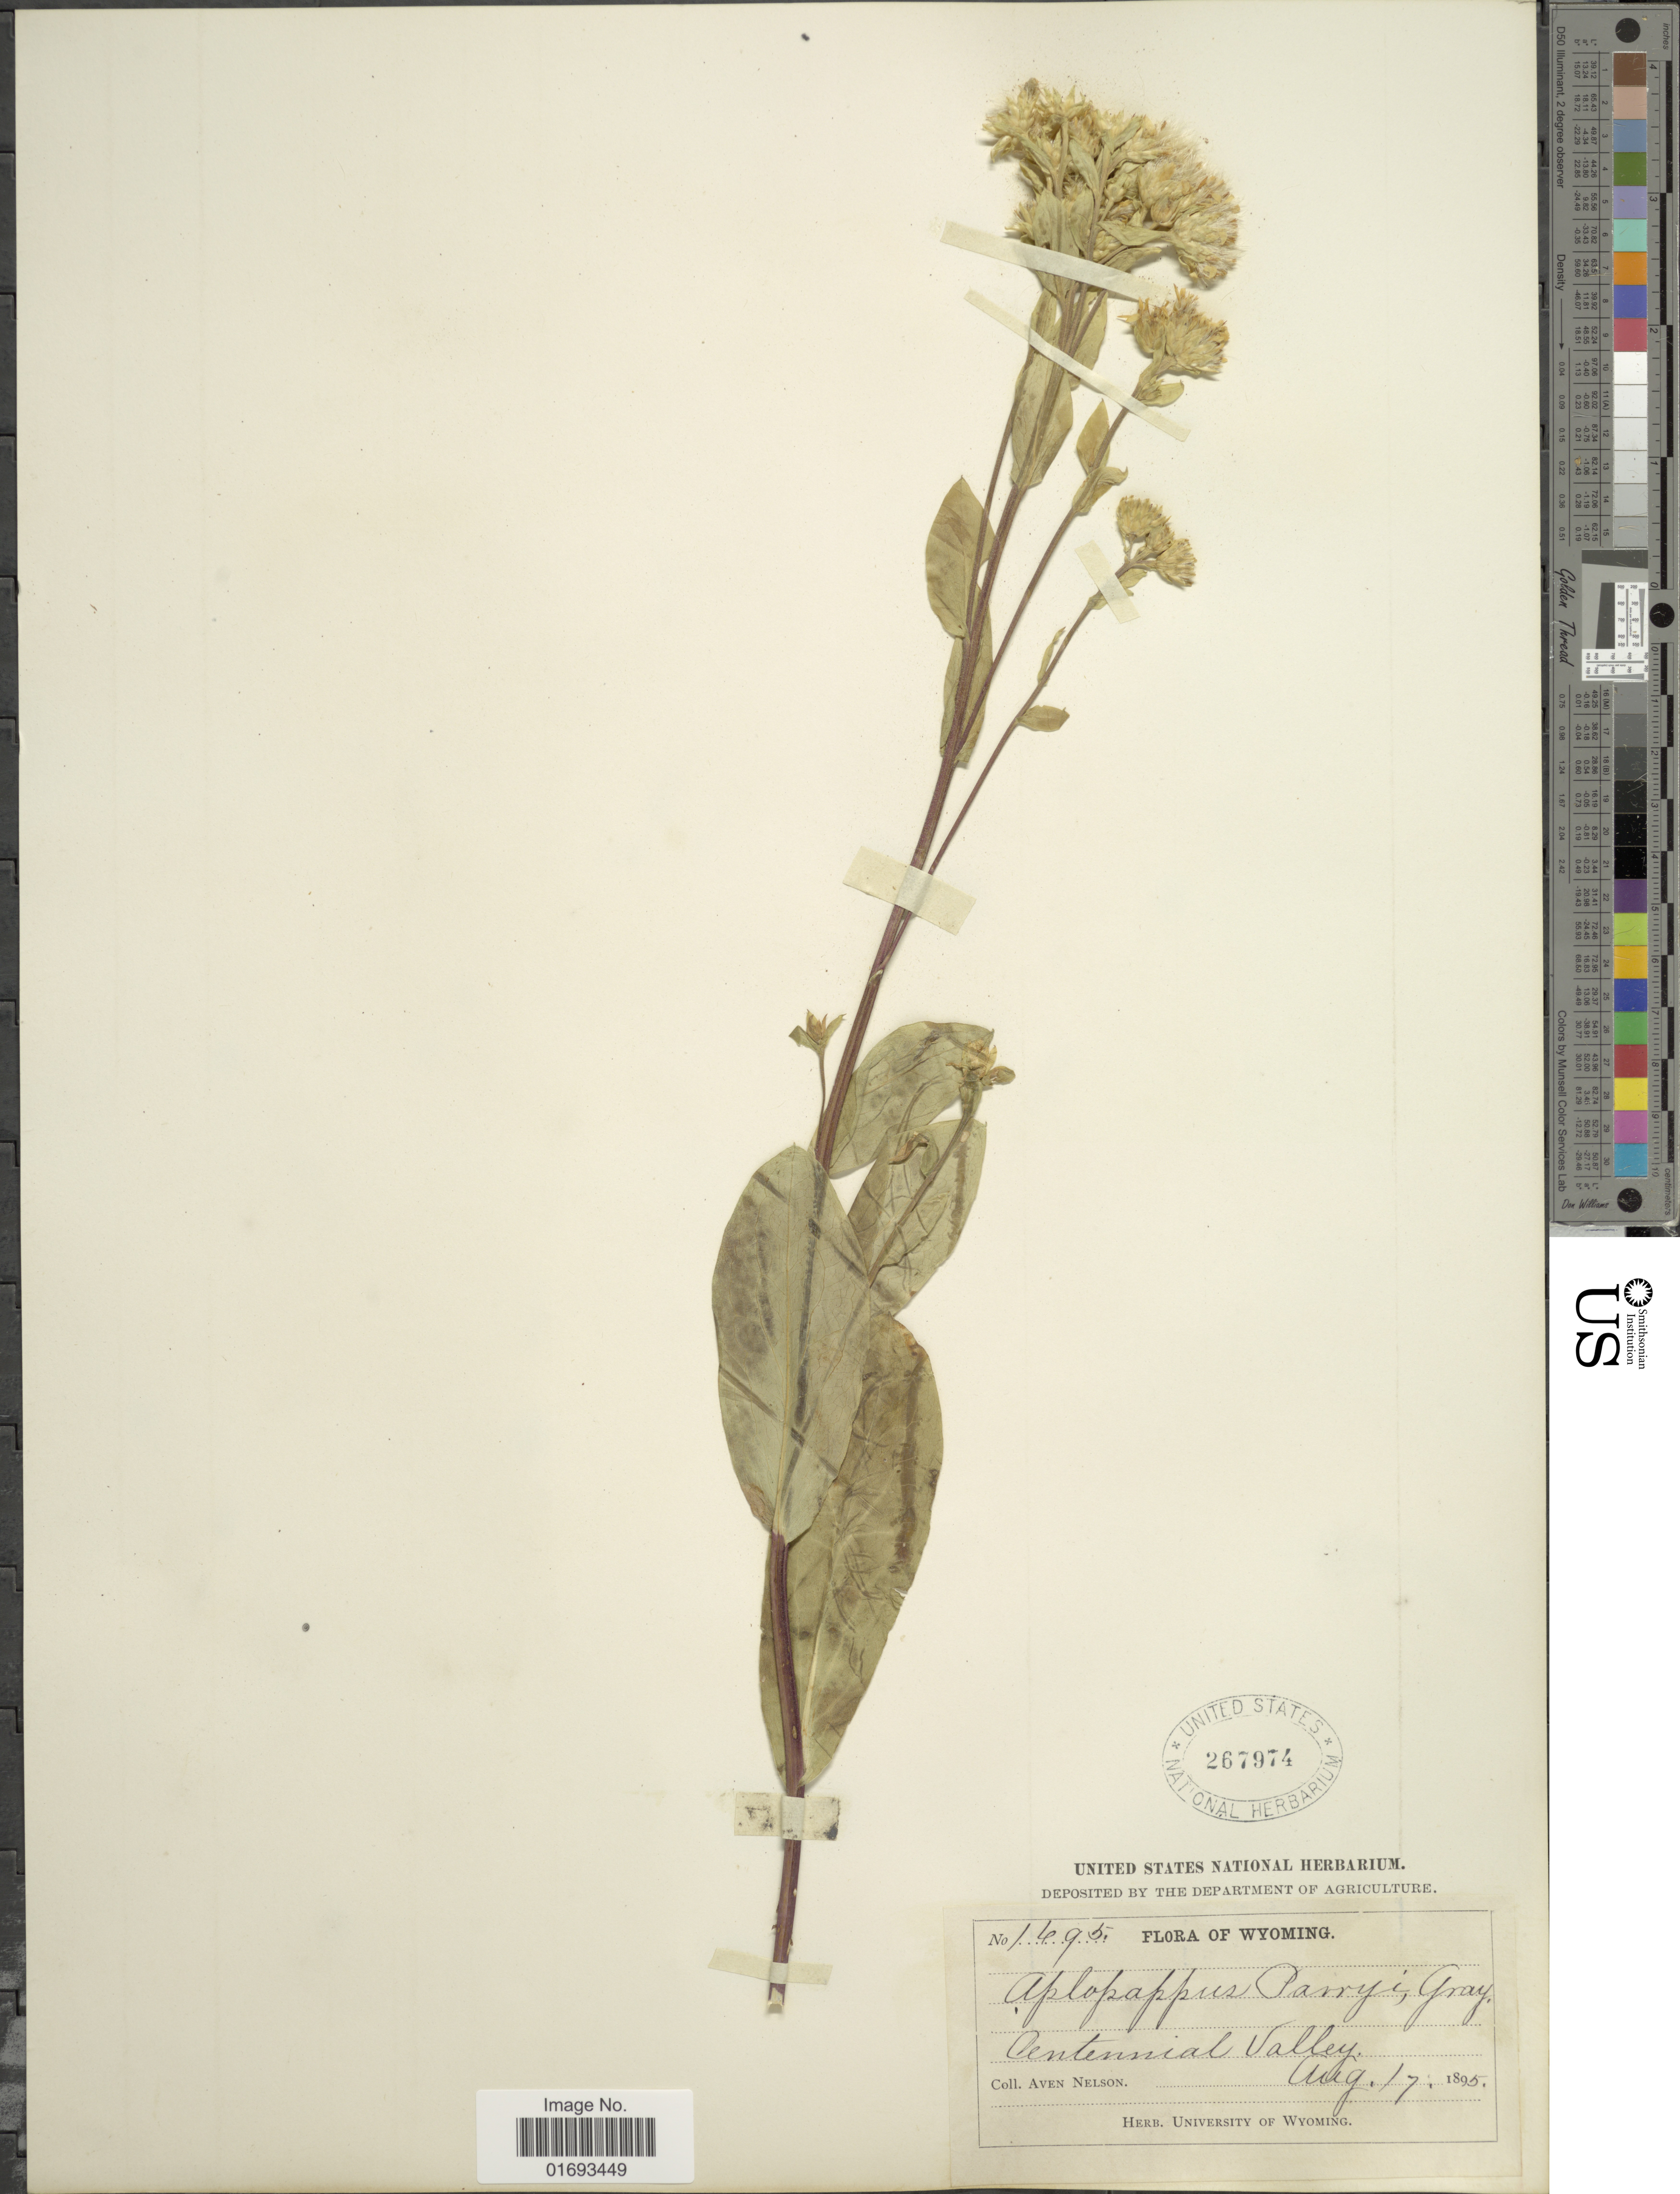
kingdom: Plantae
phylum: Tracheophyta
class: Magnoliopsida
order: Asterales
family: Asteraceae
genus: Oreochrysum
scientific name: Oreochrysum parryi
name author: (A. Gray) Rydb.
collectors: A. Nelson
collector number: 1695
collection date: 1895-08-17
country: United States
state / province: Wyoming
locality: Centennial Valley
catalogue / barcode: US 267974